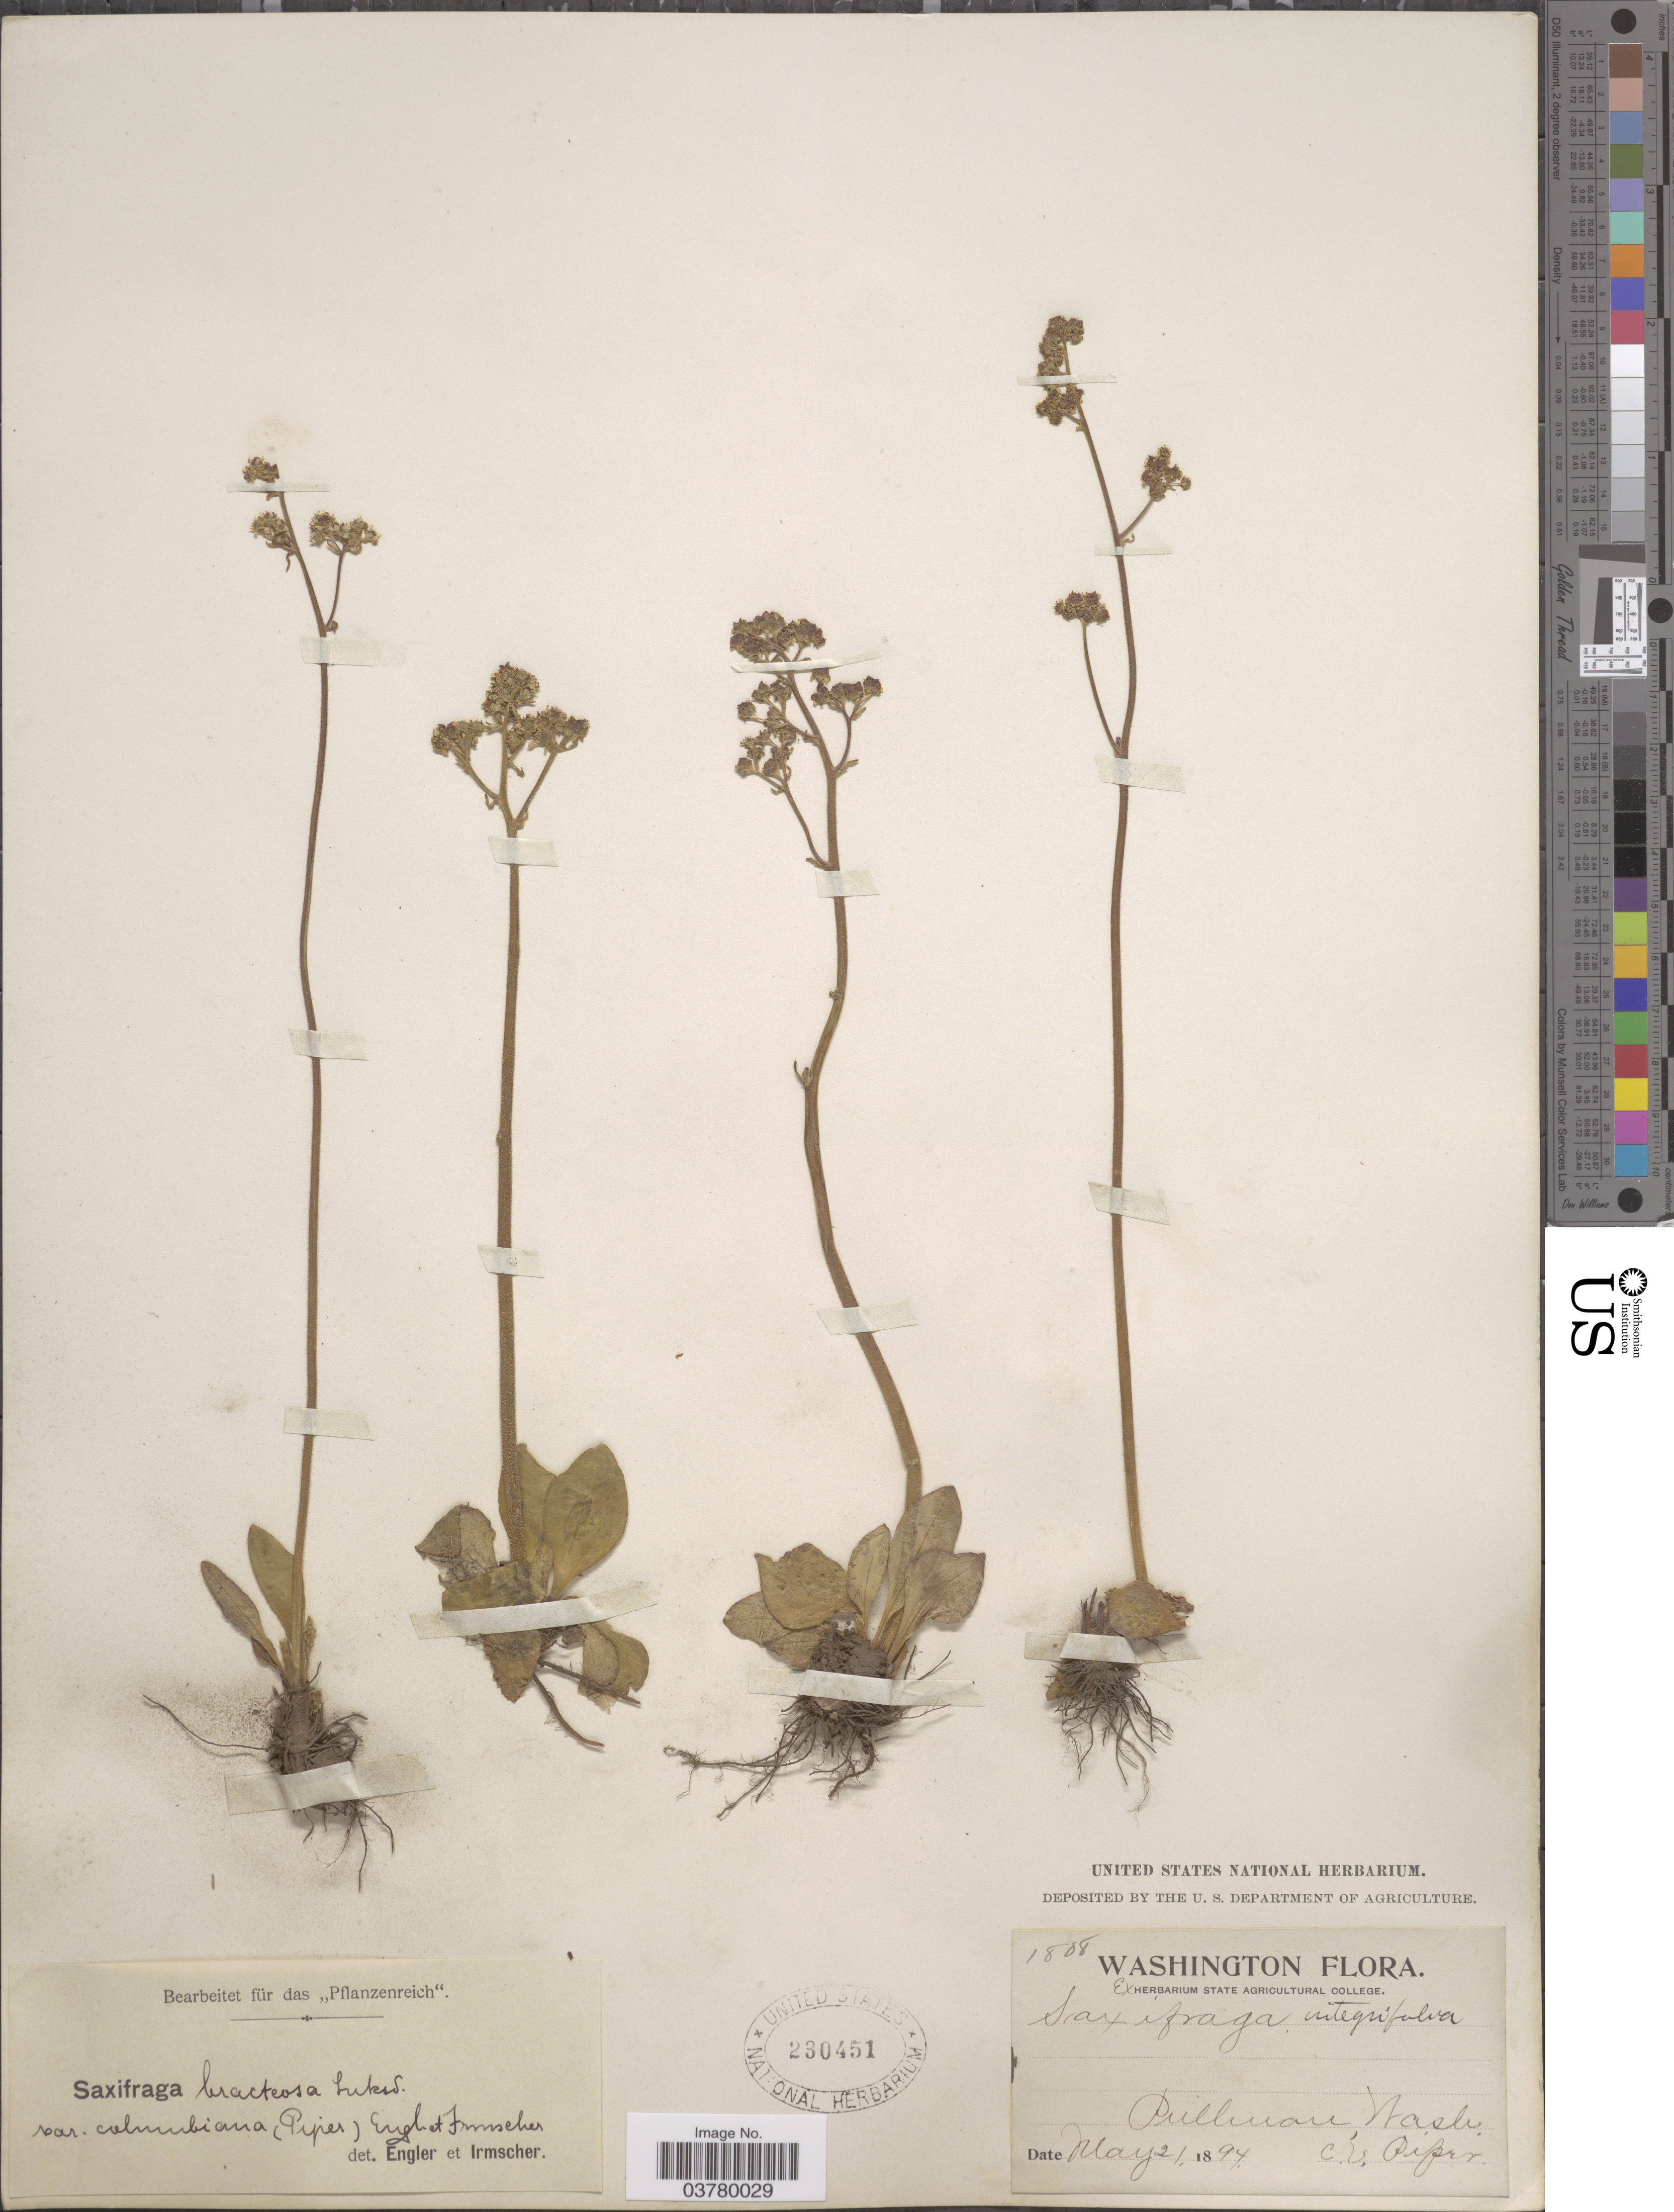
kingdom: Plantae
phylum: Tracheophyta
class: Magnoliopsida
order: Saxifragales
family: Saxifragaceae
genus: Micranthes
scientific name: Micranthes nidifica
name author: (Greene) Small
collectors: C. V. Piper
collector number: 1808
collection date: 1894-05-21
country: United States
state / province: Washington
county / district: Whitman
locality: Pullman.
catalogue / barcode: US 230451